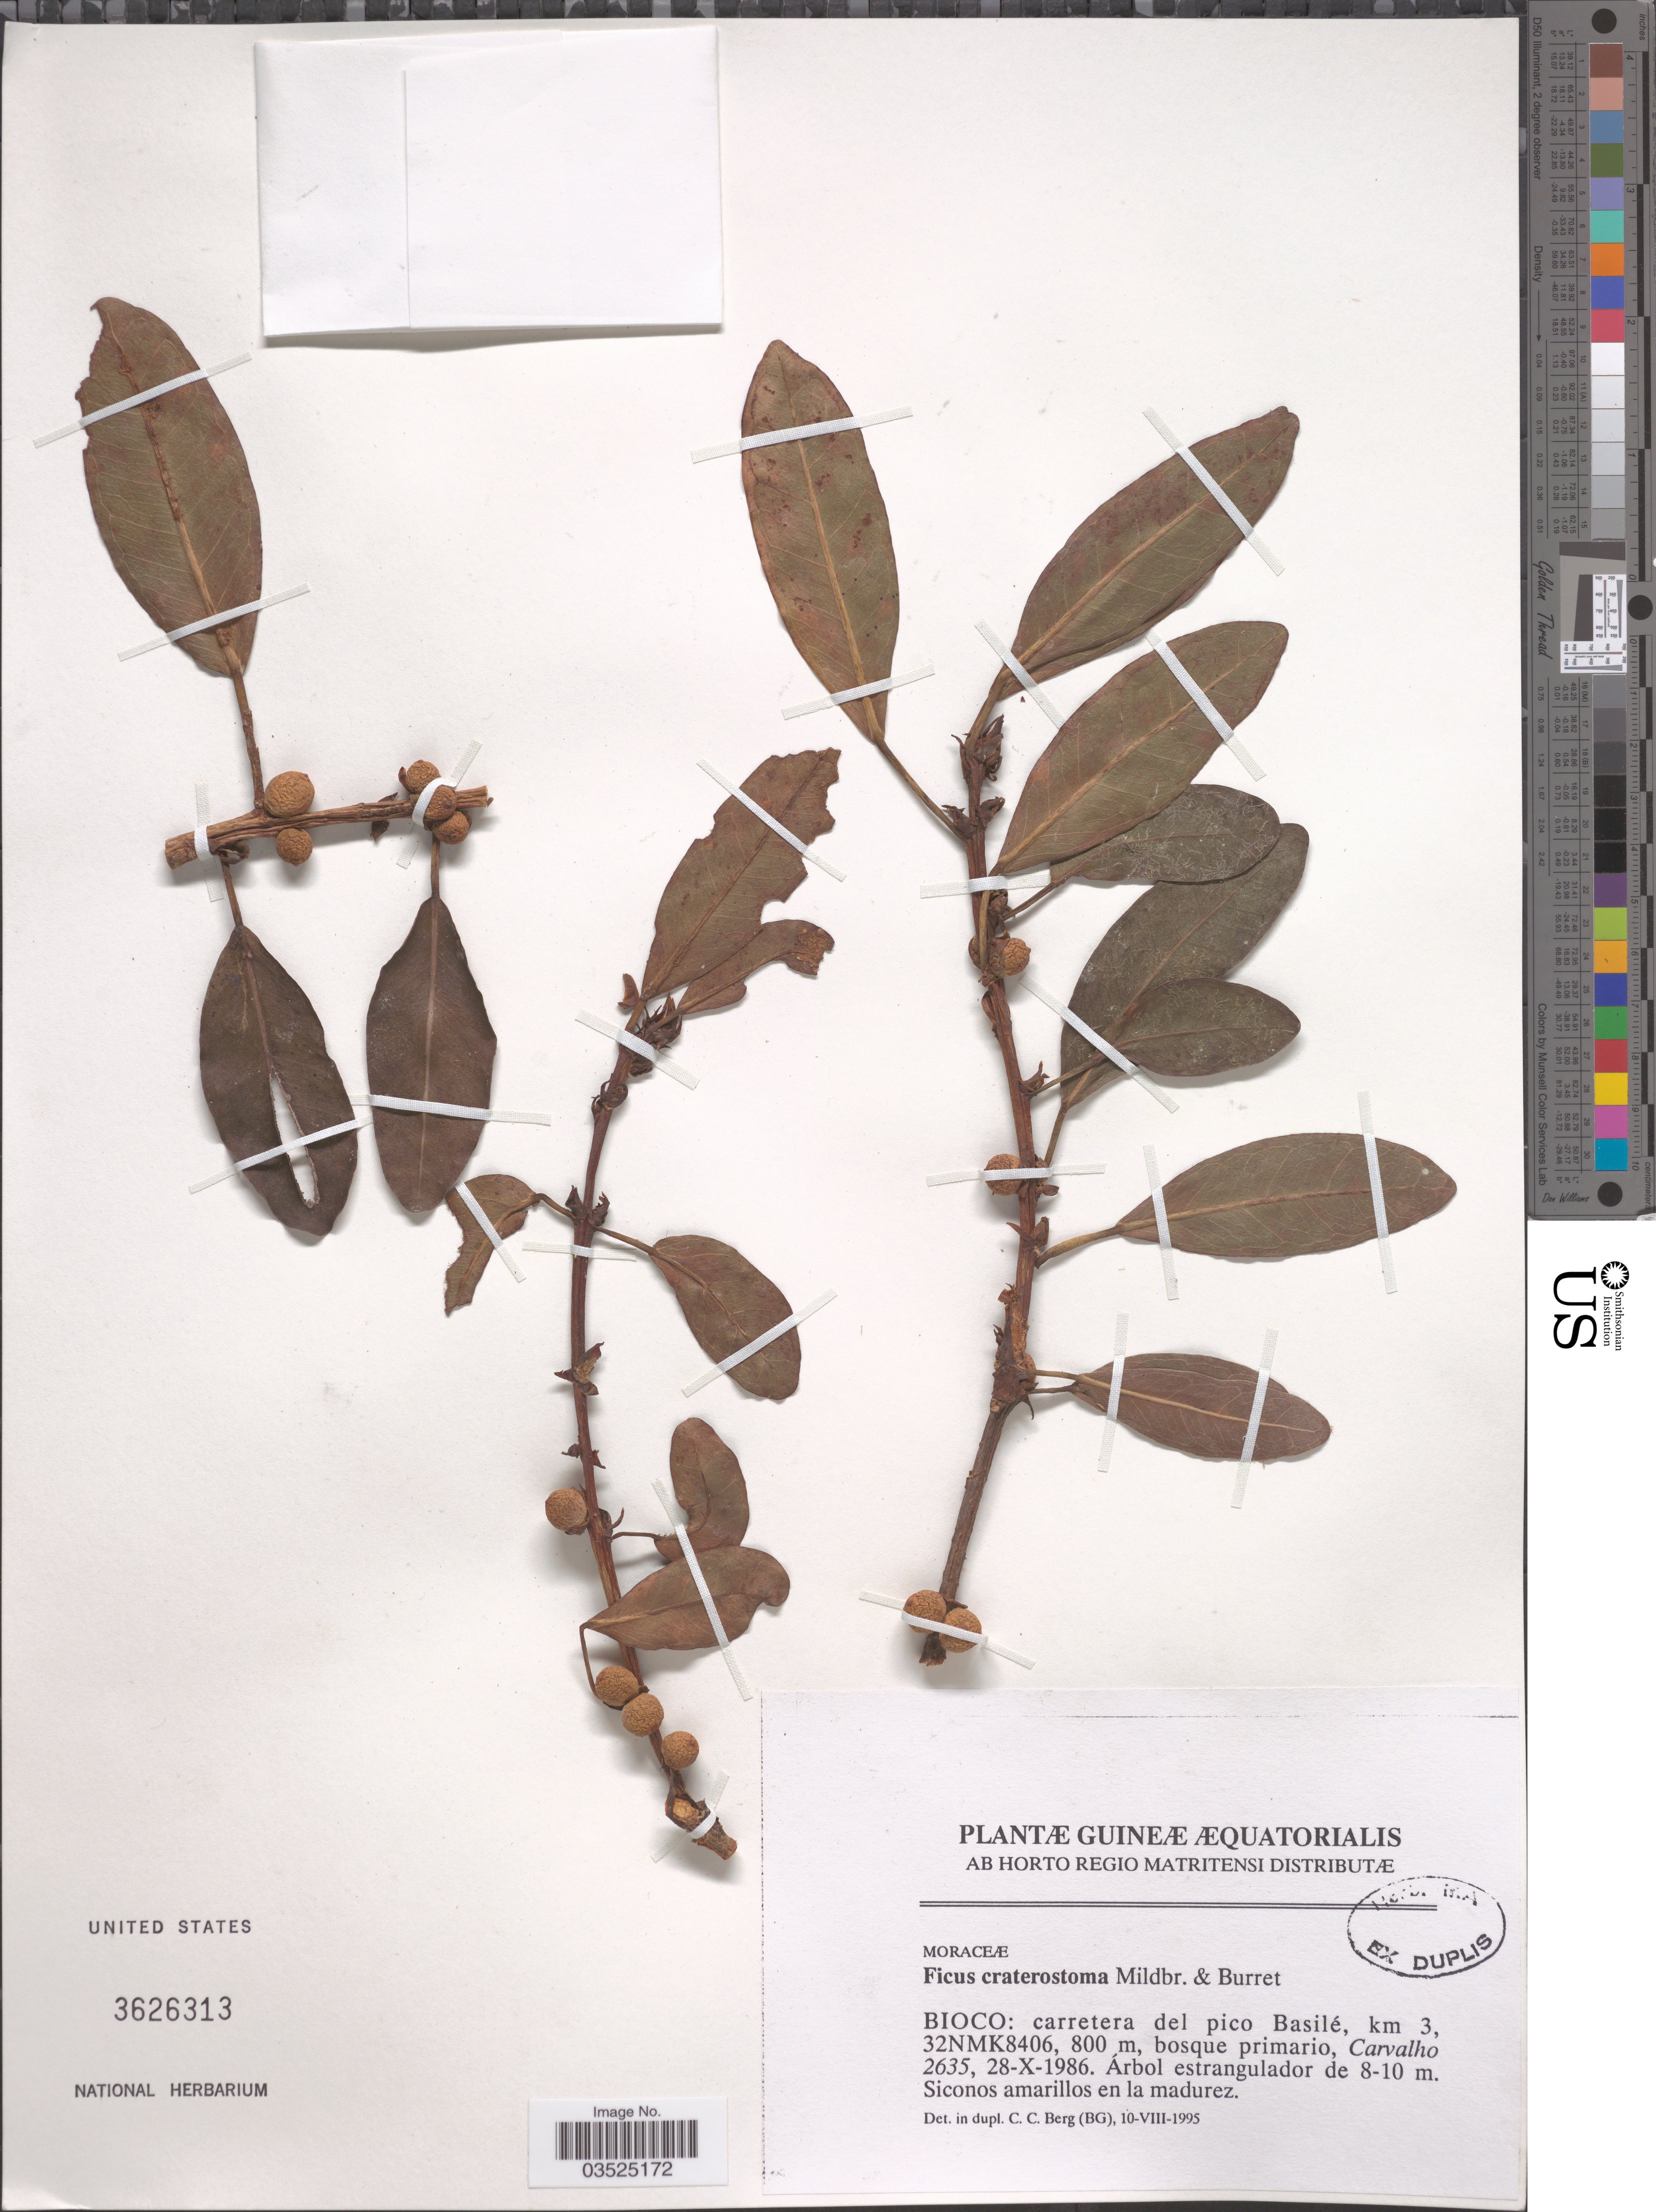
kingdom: Plantae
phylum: Tracheophyta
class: Magnoliopsida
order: Rosales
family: Moraceae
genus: Ficus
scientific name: Ficus craterostoma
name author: Warb. ex Mildbr. & Burret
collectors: Carvalho, --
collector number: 2635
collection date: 1986-10-28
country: Equatorial Guinea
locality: Bioco: carretera del pico Basilé, km 3, 32NMK8406.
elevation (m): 800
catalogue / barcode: US 3626313